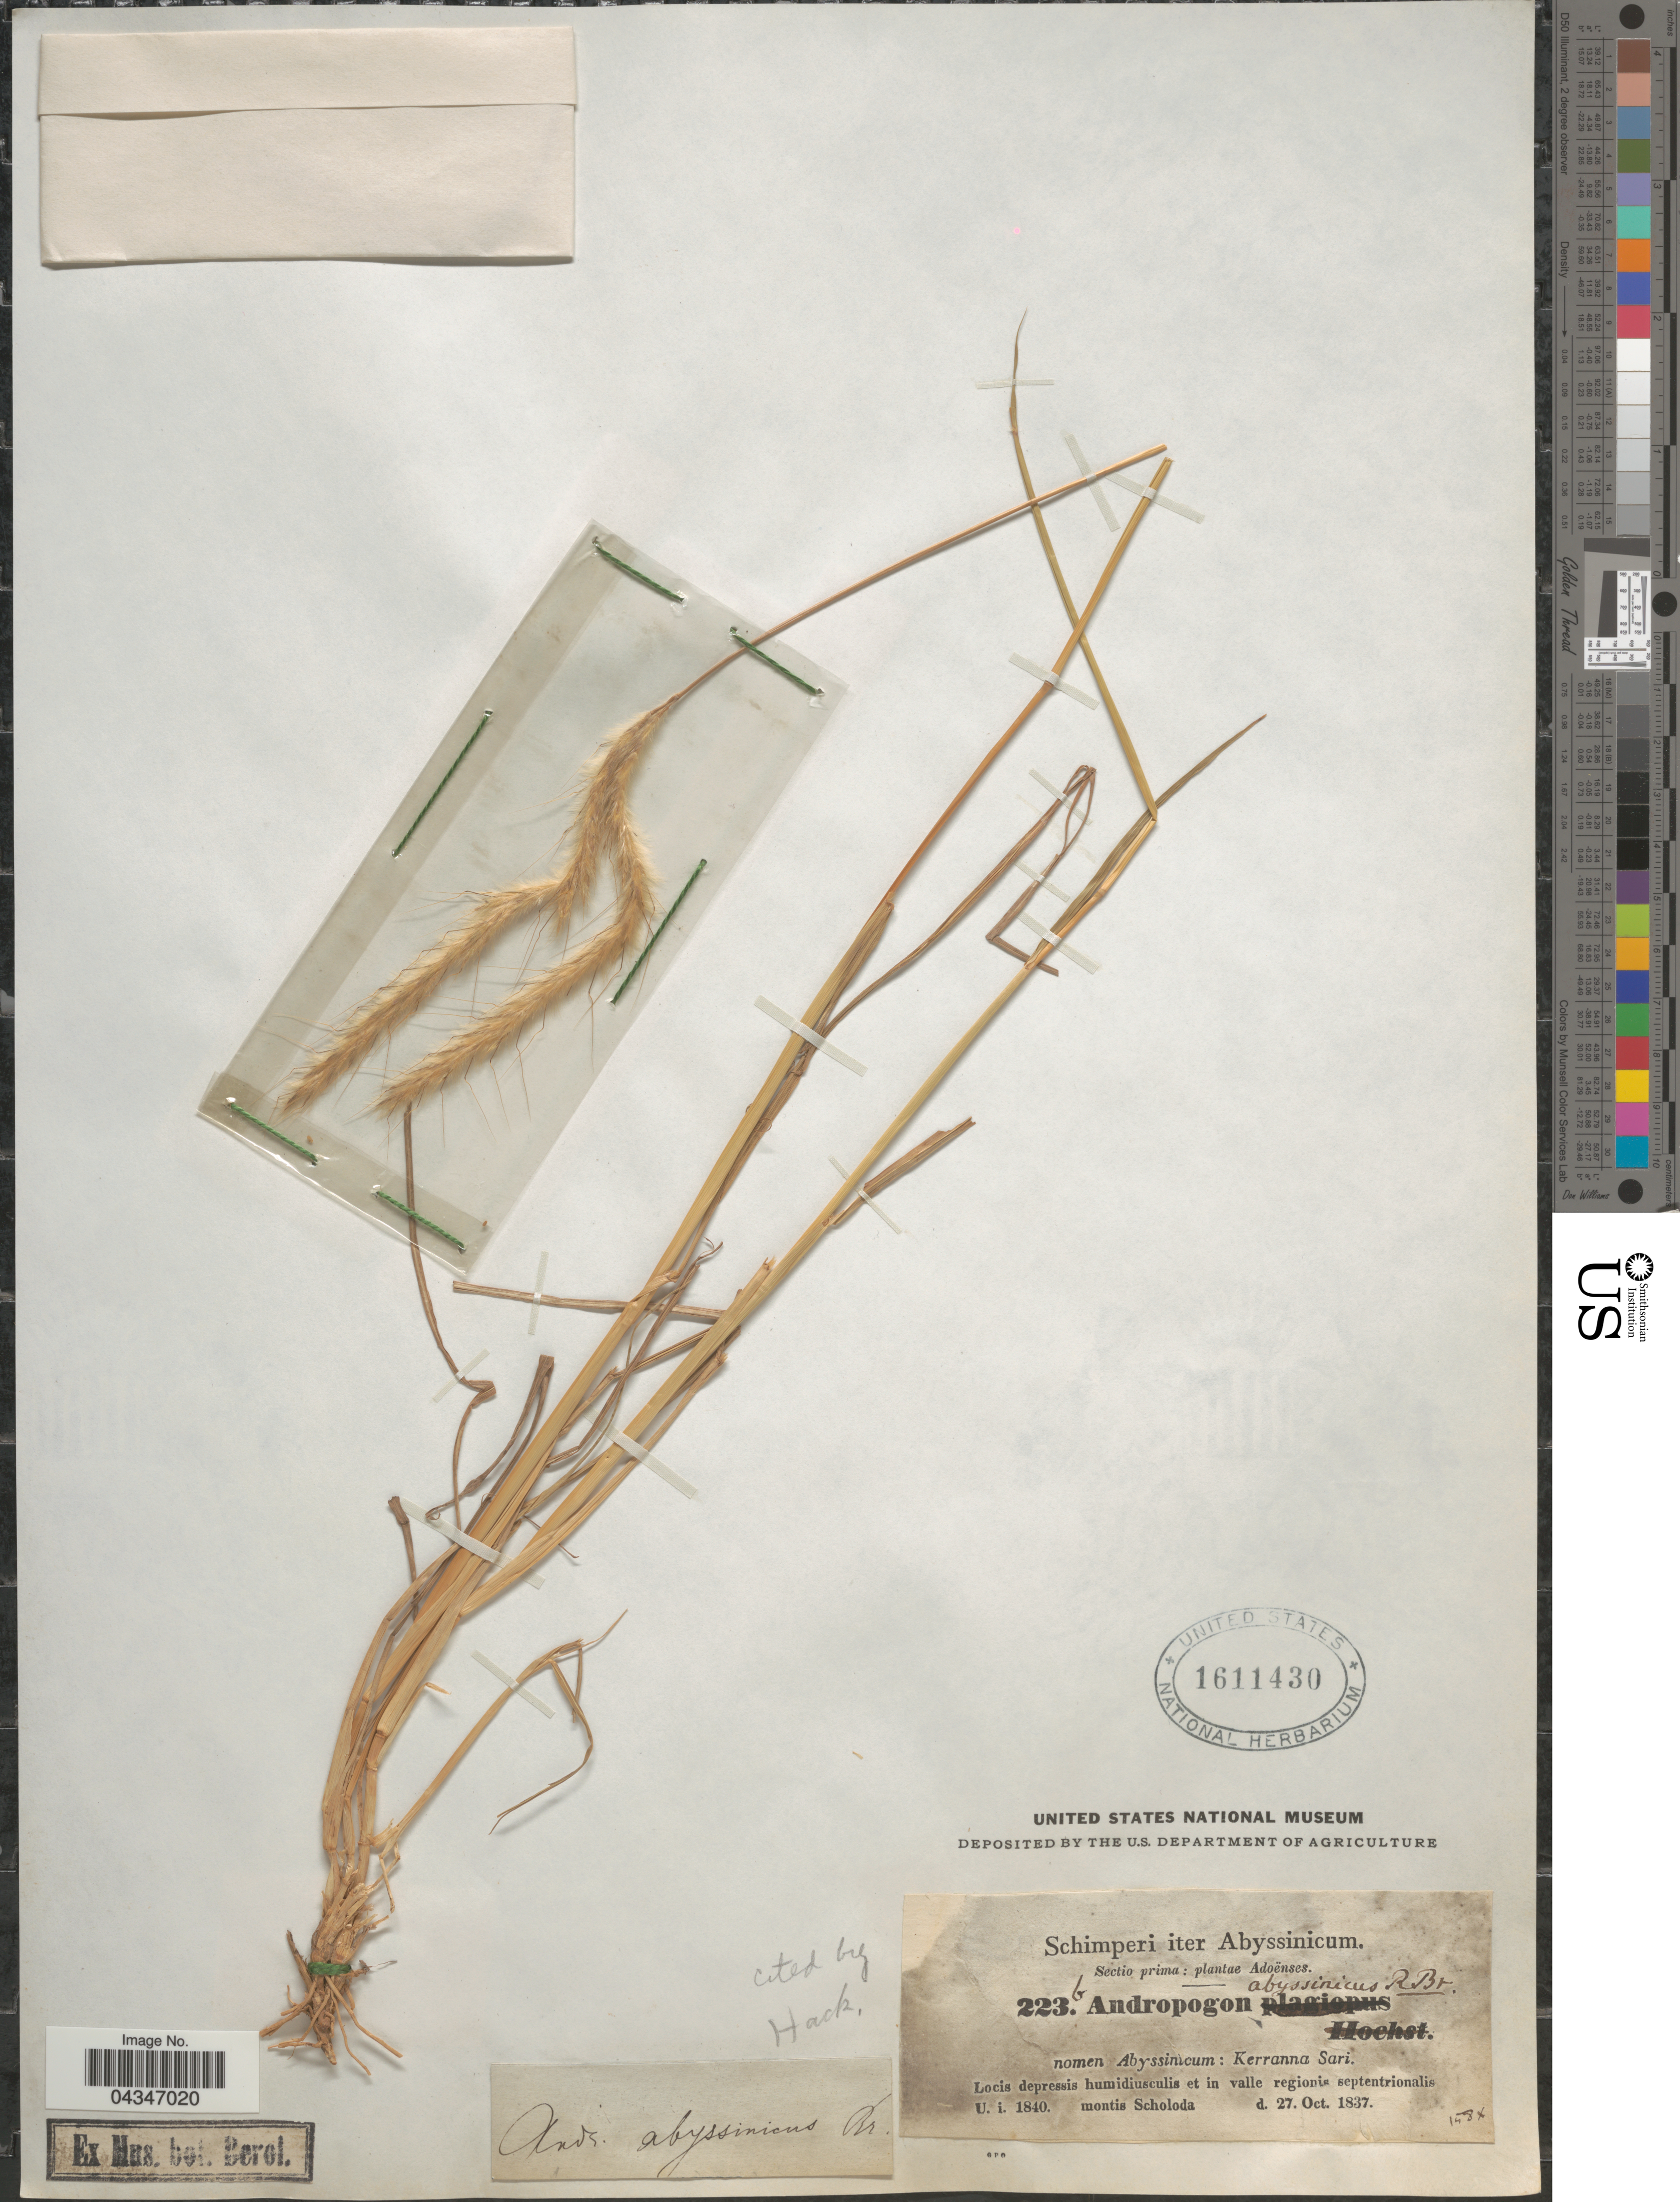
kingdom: Plantae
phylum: Tracheophyta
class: Liliopsida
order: Poales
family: Poaceae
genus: Andropogon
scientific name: Andropogon abyssinicus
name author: Fresen.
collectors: -. Schimper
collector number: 223b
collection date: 1837-10-27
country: Ethiopia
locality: Iter Abyssinicum. Sectio prima [unsure placement]: Adoënses. Locis depressis humidiusculis et in valle regionis septentrionalis montis Scholoda.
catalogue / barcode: US 1611430